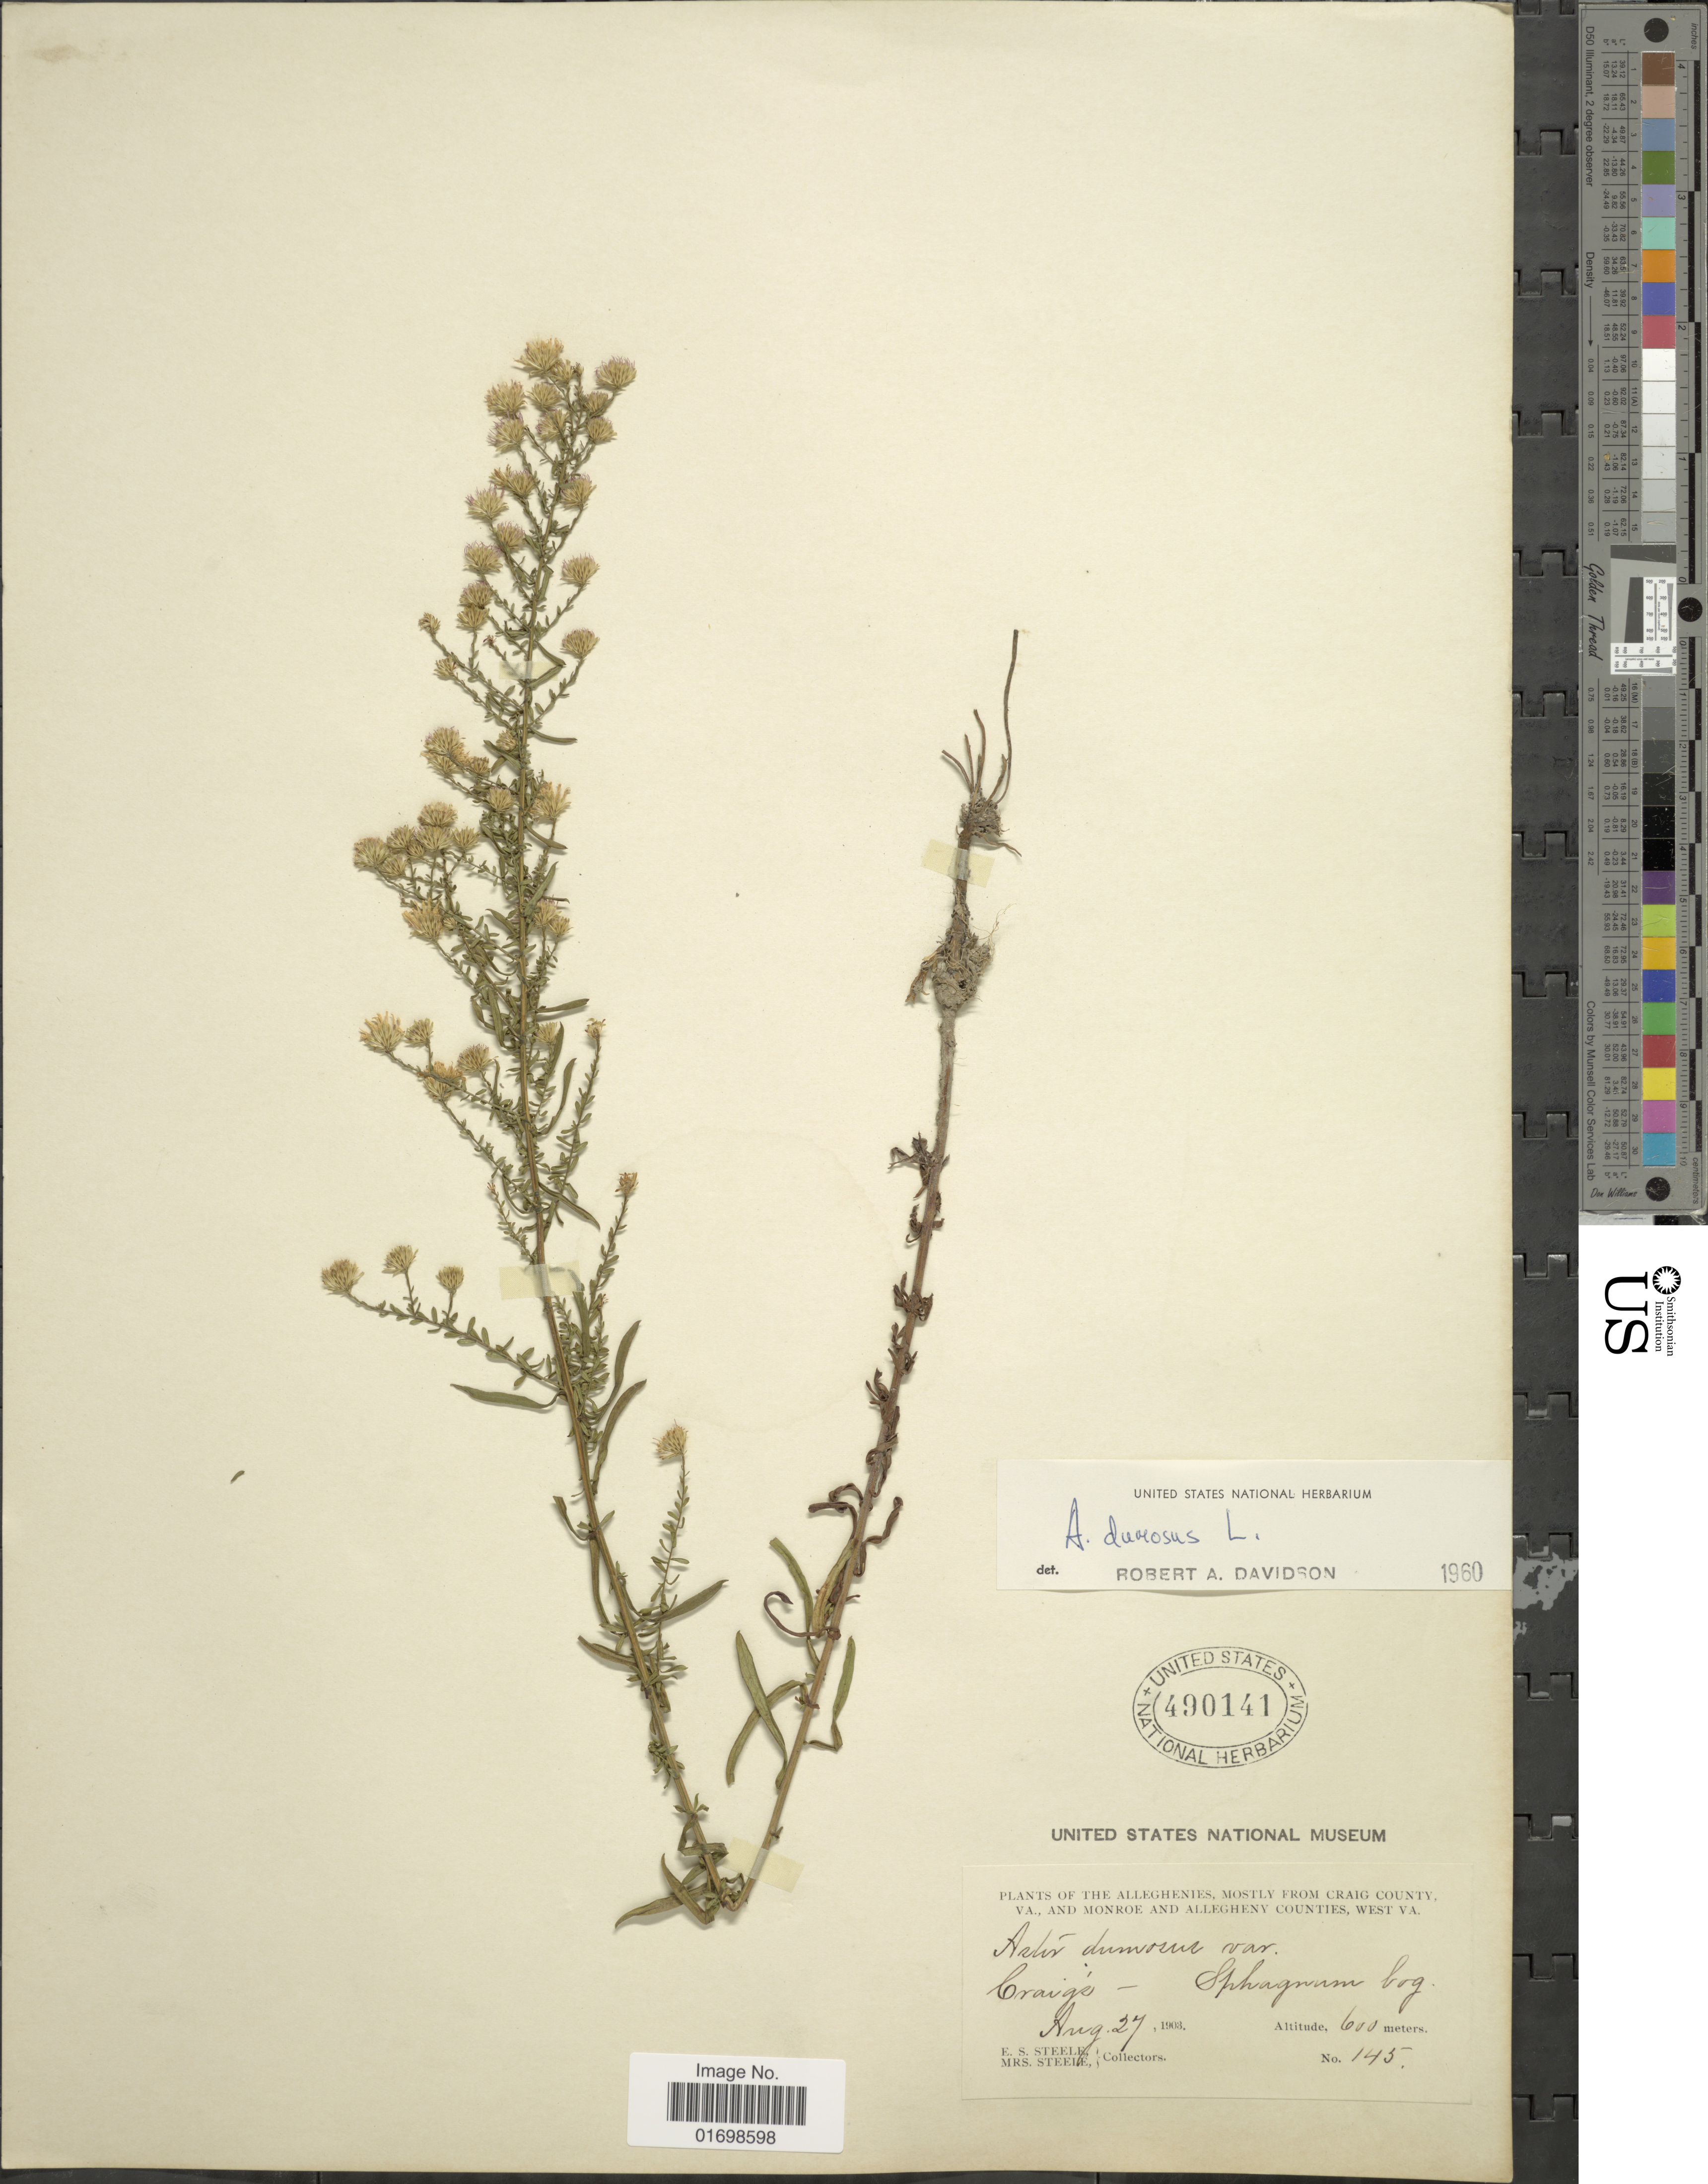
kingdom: Plantae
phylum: Tracheophyta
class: Magnoliopsida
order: Asterales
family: Asteraceae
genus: Symphyotrichum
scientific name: Symphyotrichum dumosum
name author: (L.) G.L. Nesom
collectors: E. Steele & Mrs. E. S. Steele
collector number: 145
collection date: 1903-08-27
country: United States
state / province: Virginia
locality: Mostly from Craig County Va., and Monroe and Allegheny Counties, West Va. Craigs - Sphagnum bog.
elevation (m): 600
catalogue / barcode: US 490141